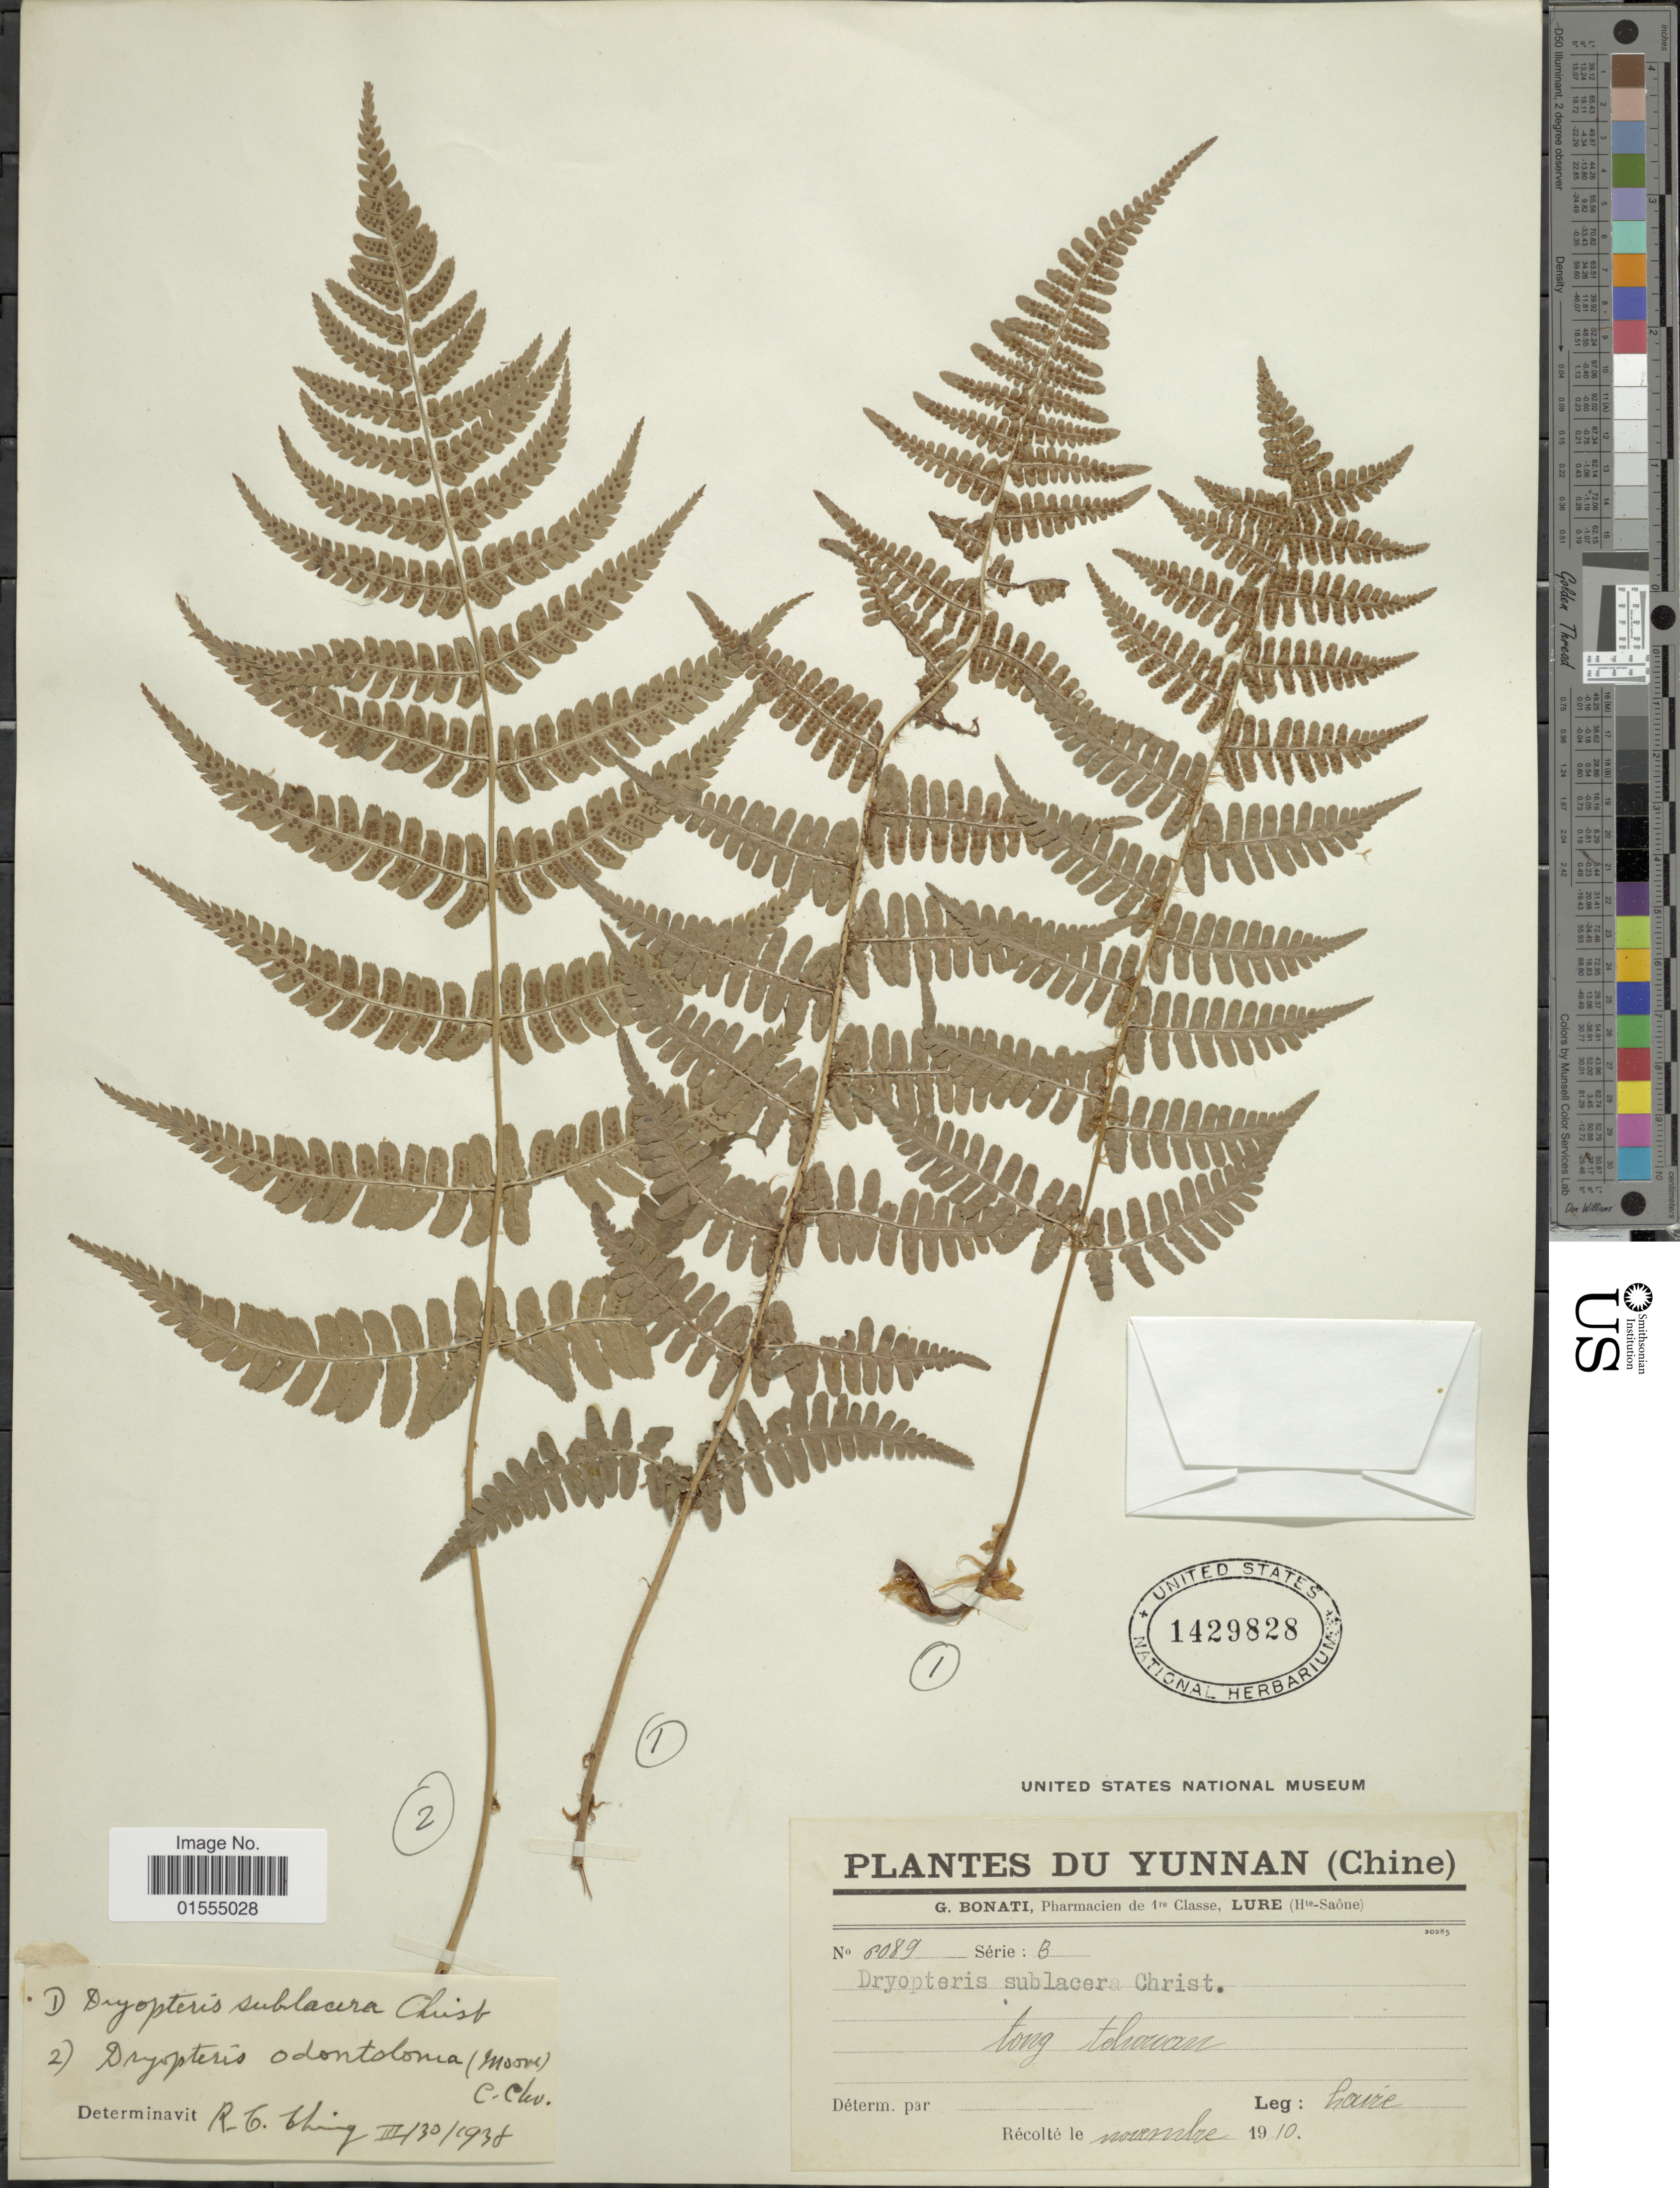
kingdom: Plantae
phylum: Tracheophyta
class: Polypodiopsida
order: Polypodiales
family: Dryopteridaceae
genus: Dryopteris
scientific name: Dryopteris sublacera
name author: Christ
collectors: Maire, --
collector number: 6089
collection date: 1910-11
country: China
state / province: Yunnan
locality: Yunnan (Chine), Tong Tchouan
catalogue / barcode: US 1429828